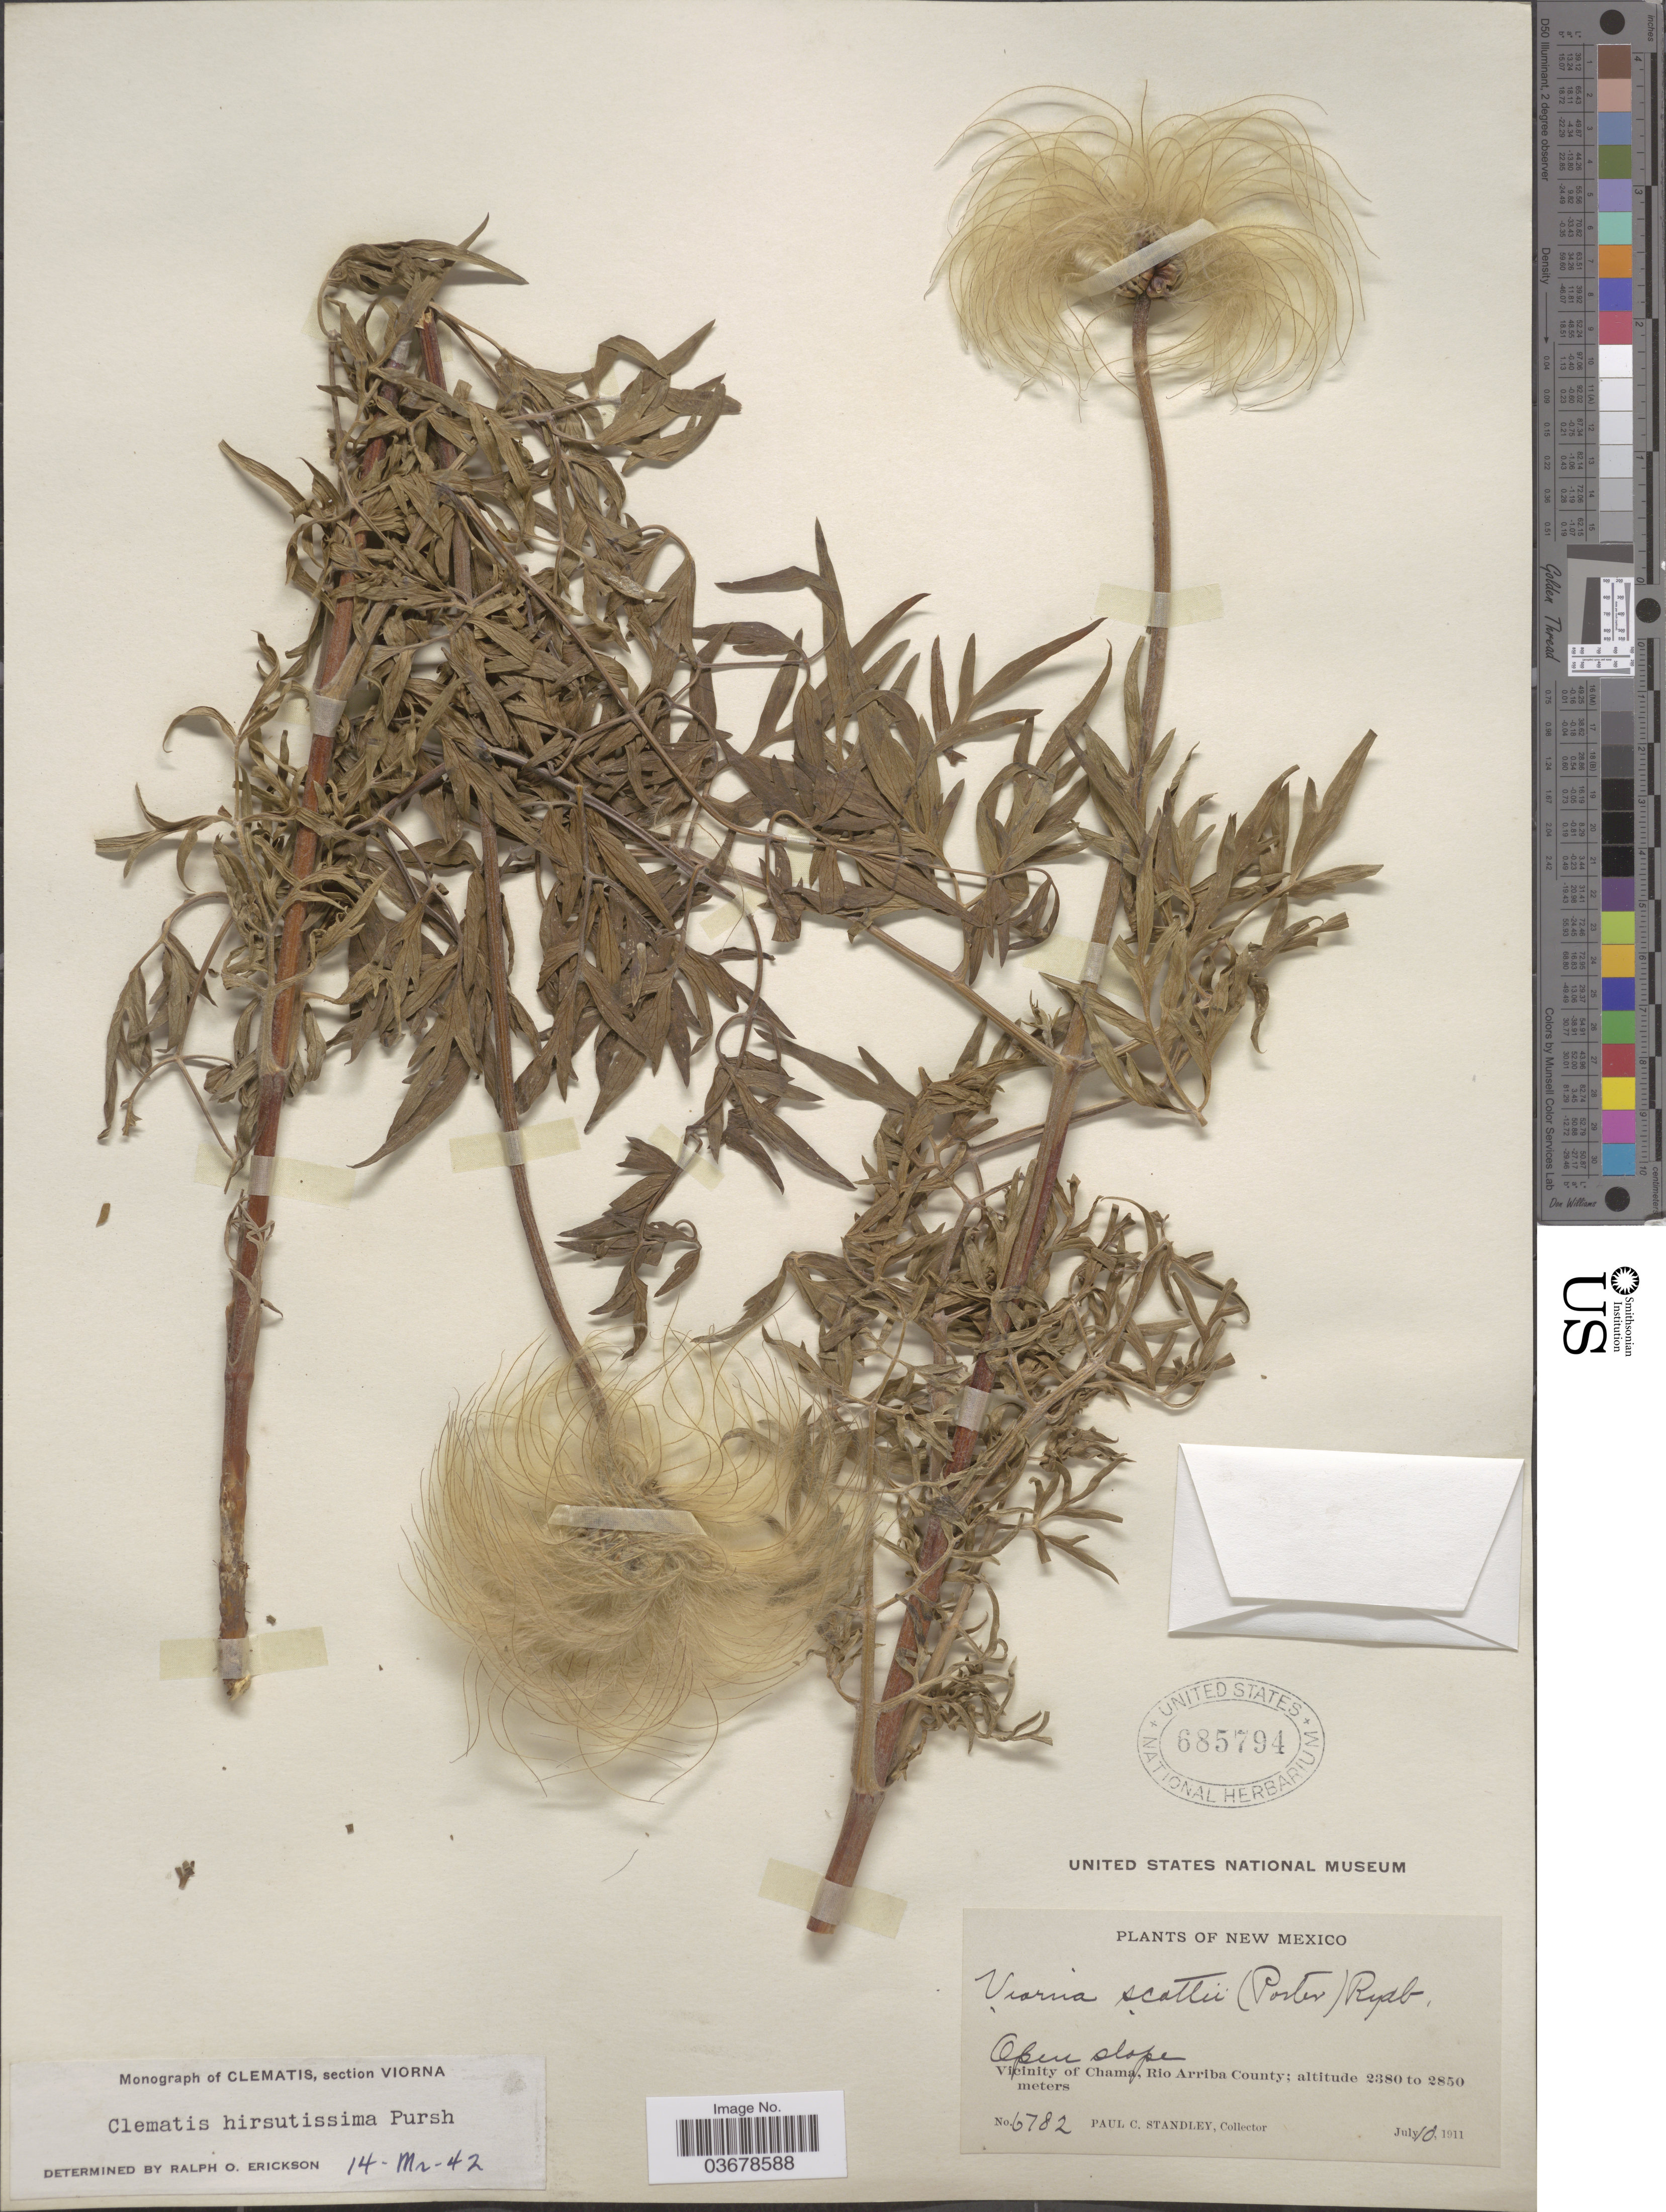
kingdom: Plantae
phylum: Tracheophyta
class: Magnoliopsida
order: Ranunculales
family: Ranunculaceae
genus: Clematis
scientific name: Clematis viorna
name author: L.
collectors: P. C. Standley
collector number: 6782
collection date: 1911-07-10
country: United States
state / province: New Mexico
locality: Vicinity of Chama, Rio Arriba County.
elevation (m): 2380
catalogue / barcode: US 685794